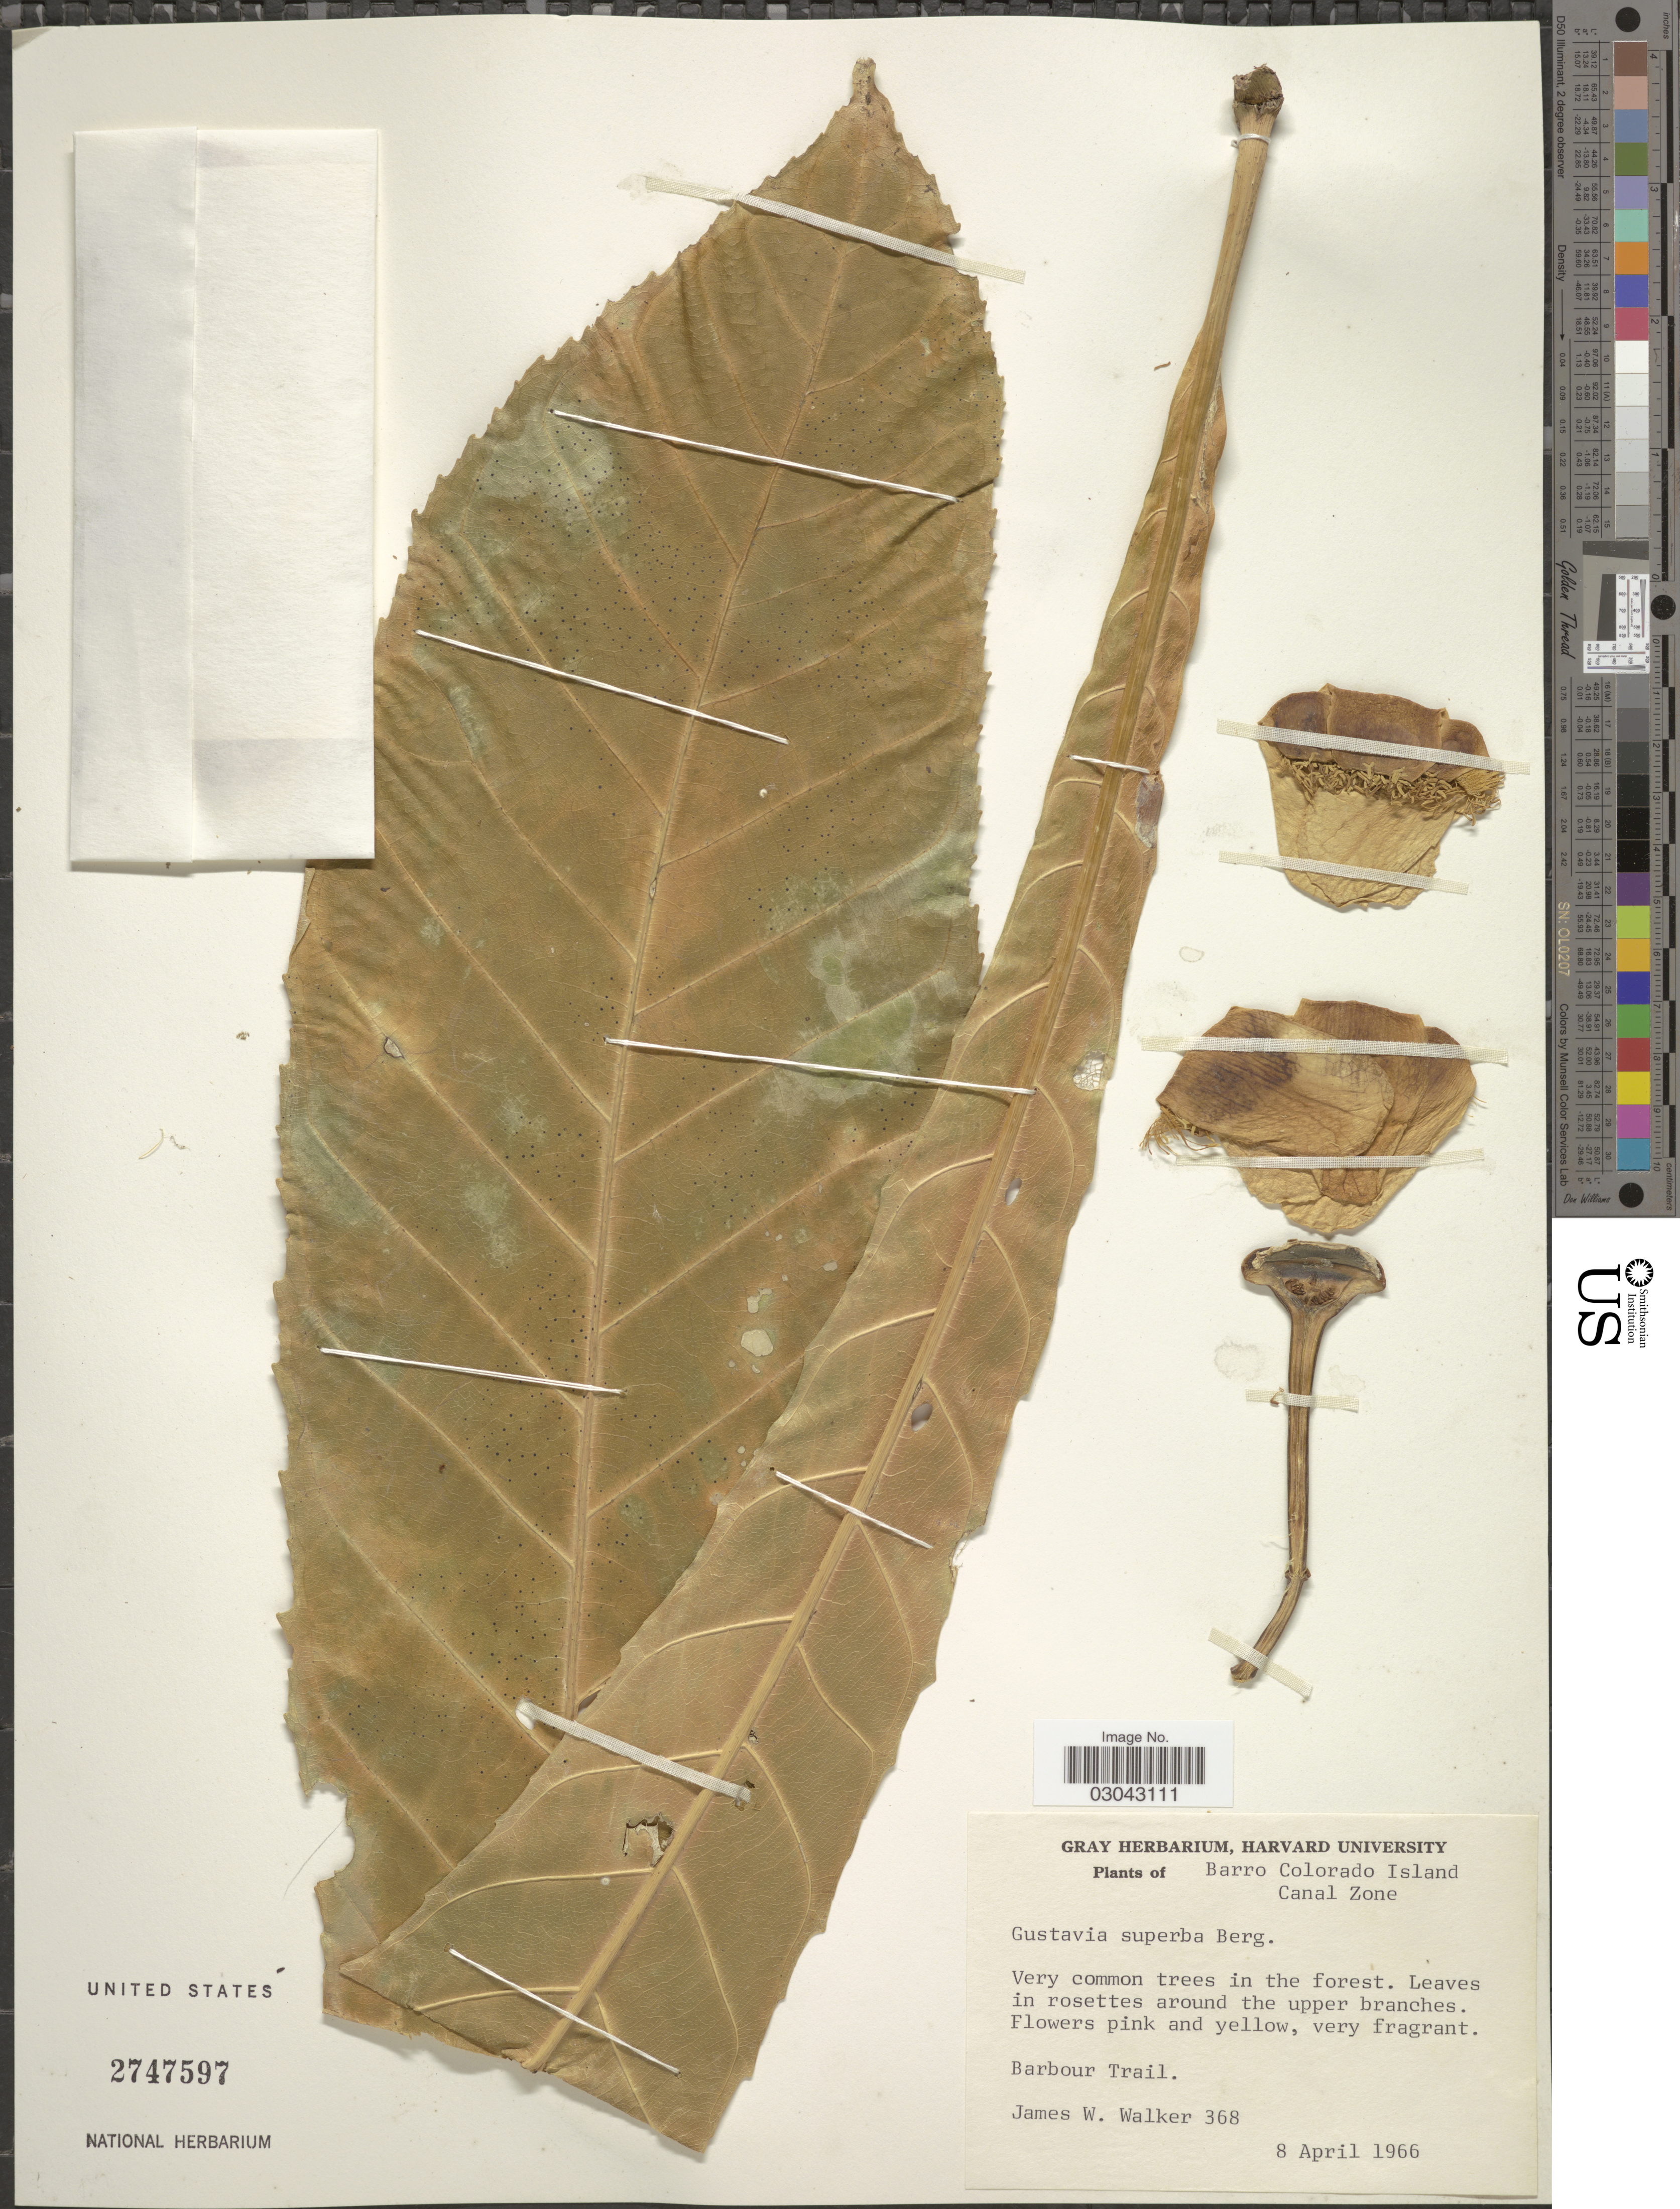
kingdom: Plantae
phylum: Tracheophyta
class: Magnoliopsida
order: Ericales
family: Lecythidaceae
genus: Gustavia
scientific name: Gustavia superba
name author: (Kunth) O. Berg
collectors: J. W. Walker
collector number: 368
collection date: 1966-04-08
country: Panama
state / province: Panamá Oeste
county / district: Canal Zone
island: Barro Colorado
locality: Barro Colorado Island, Canal Zone. Barbour Trail.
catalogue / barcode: US 2747597